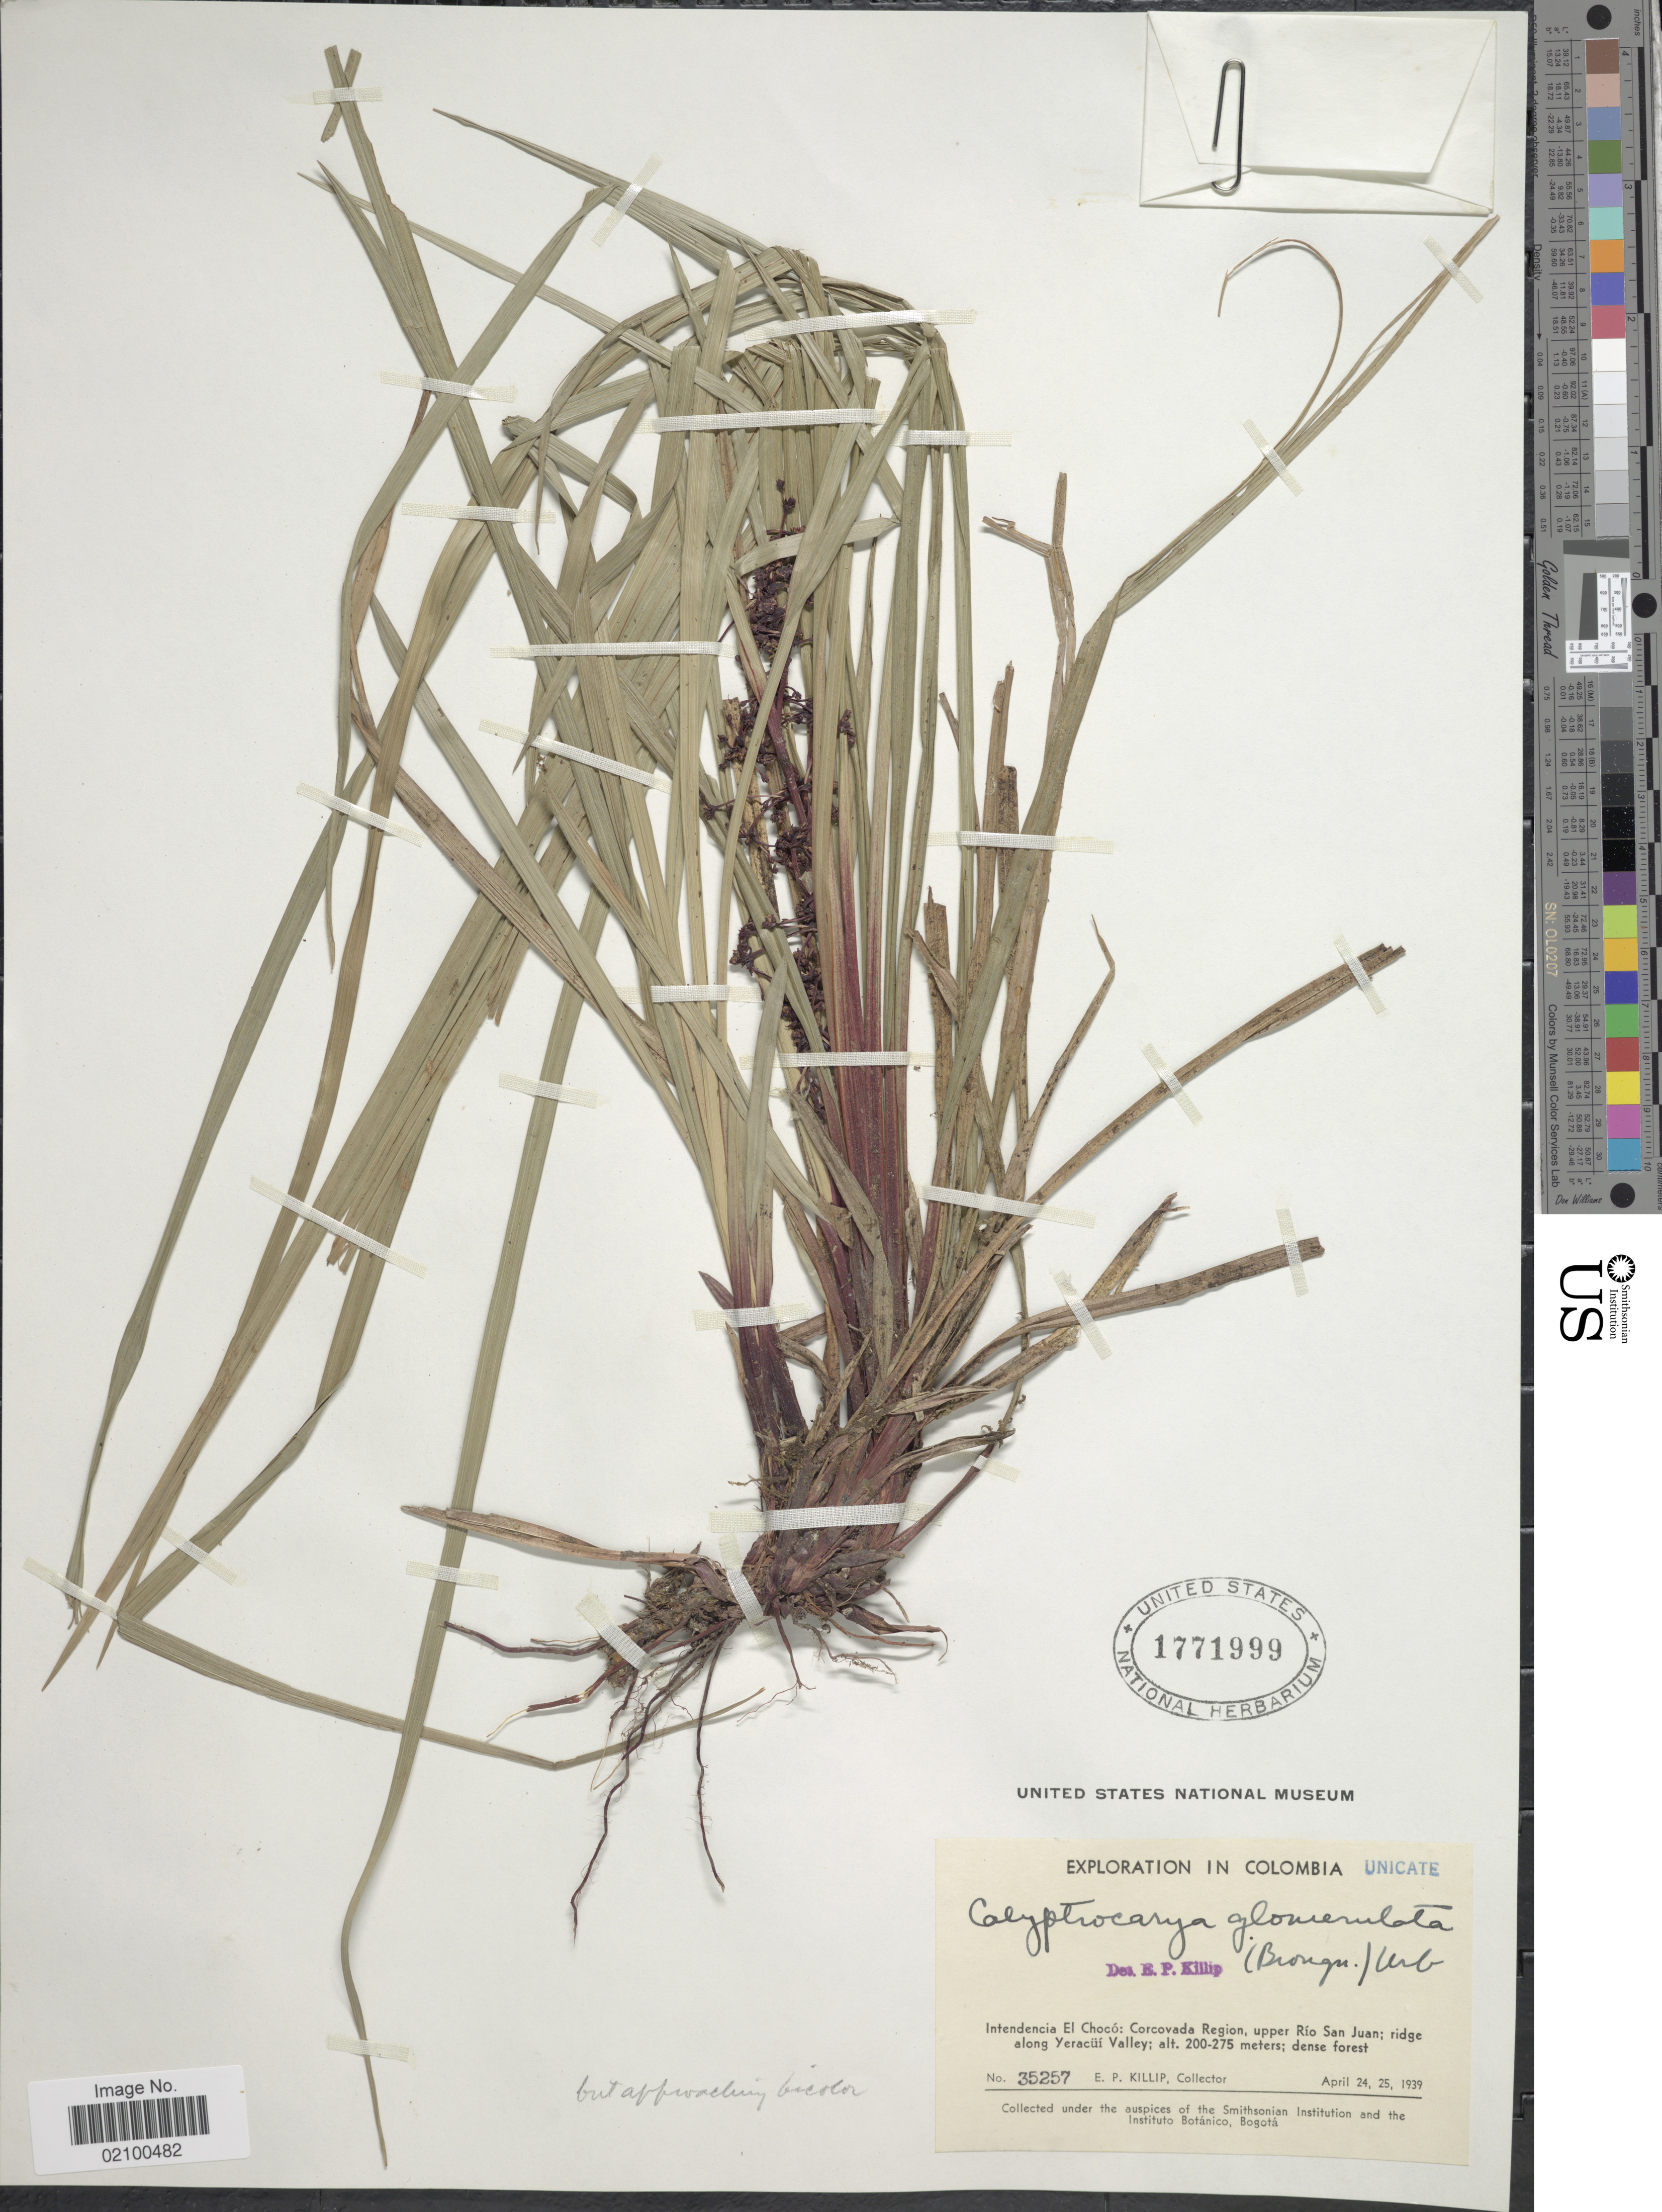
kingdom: Plantae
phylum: Tracheophyta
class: Liliopsida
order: Poales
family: Cyperaceae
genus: Calyptrocarya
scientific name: Calyptrocarya glomerulata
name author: (Brongn.) Urb.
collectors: E. P. Killip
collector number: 35257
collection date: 1939-04-24/1939-04-25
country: Colombia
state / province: Chocó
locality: Intendencia El Choco: Corcovada Region, upper Rio San Juan; ridge along Yeracui Valley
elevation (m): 200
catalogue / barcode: US 1771999